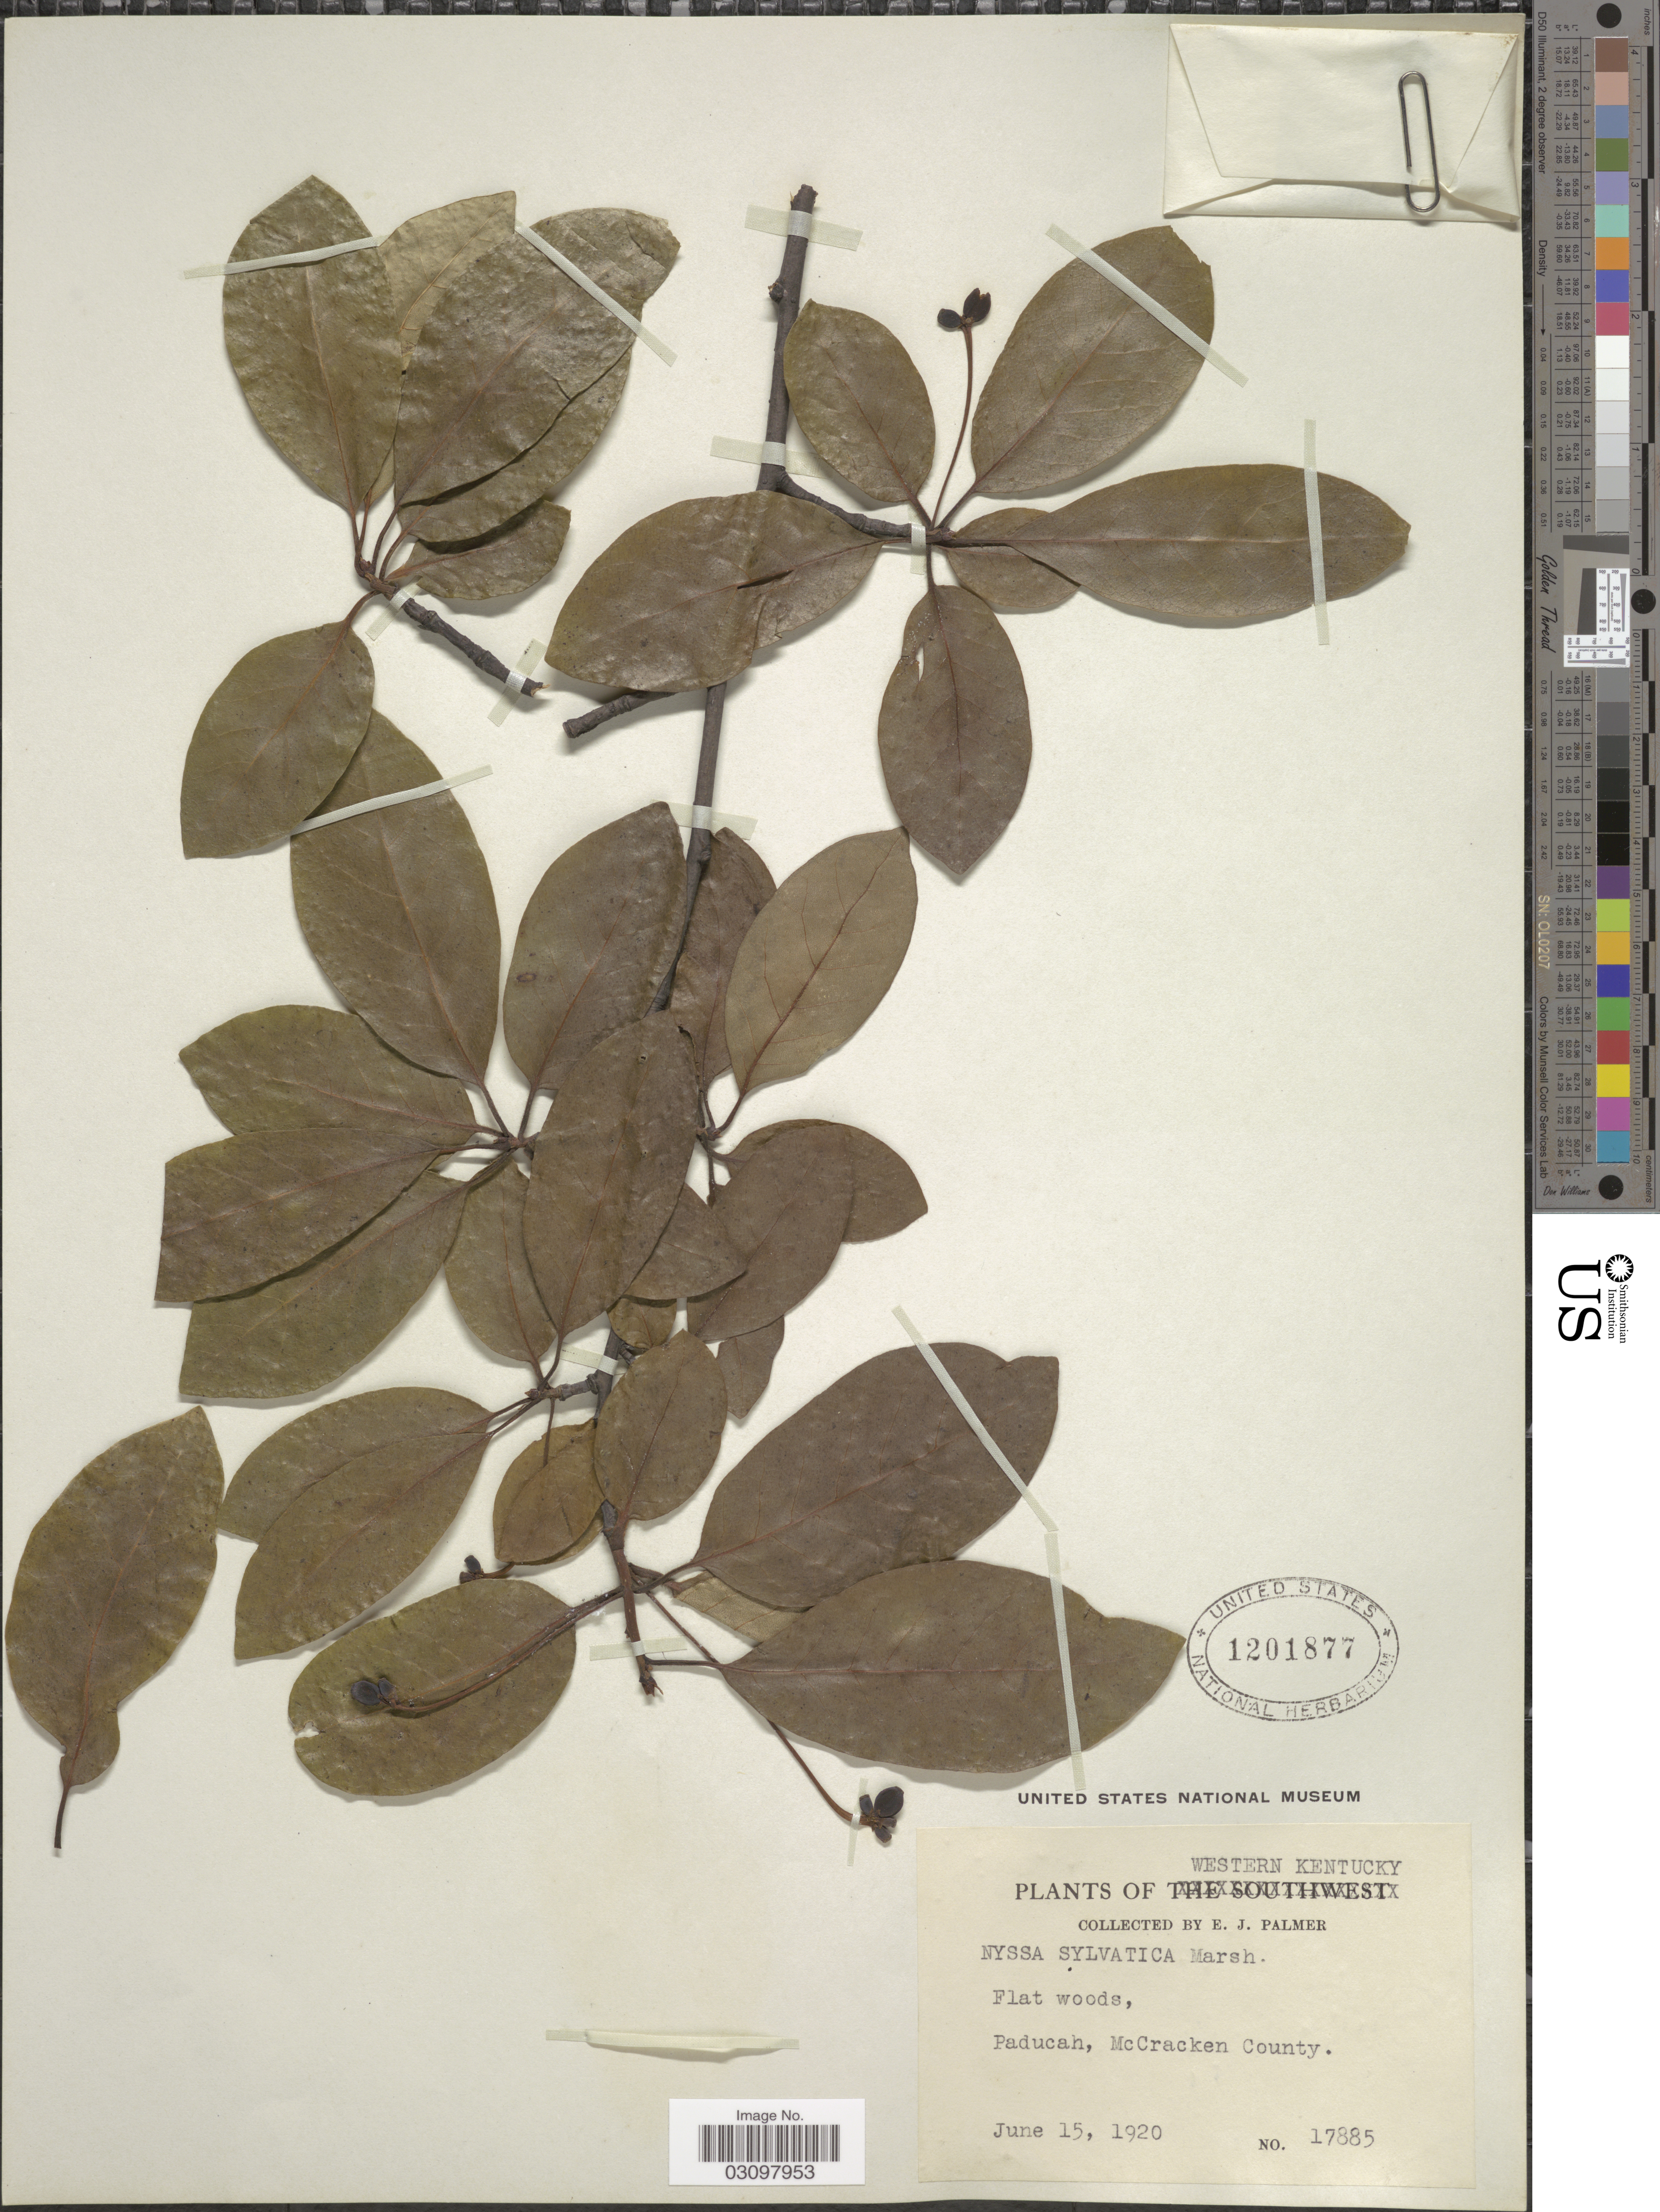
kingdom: Plantae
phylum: Tracheophyta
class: Magnoliopsida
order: Cornales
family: Nyssaceae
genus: Nyssa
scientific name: Nyssa sylvatica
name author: Marshall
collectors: E. J. Palmer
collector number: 17885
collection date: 1920-06-15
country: United States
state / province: Kentucky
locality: Western Kentucky. Paducah, McCracken County.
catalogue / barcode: US 1201877